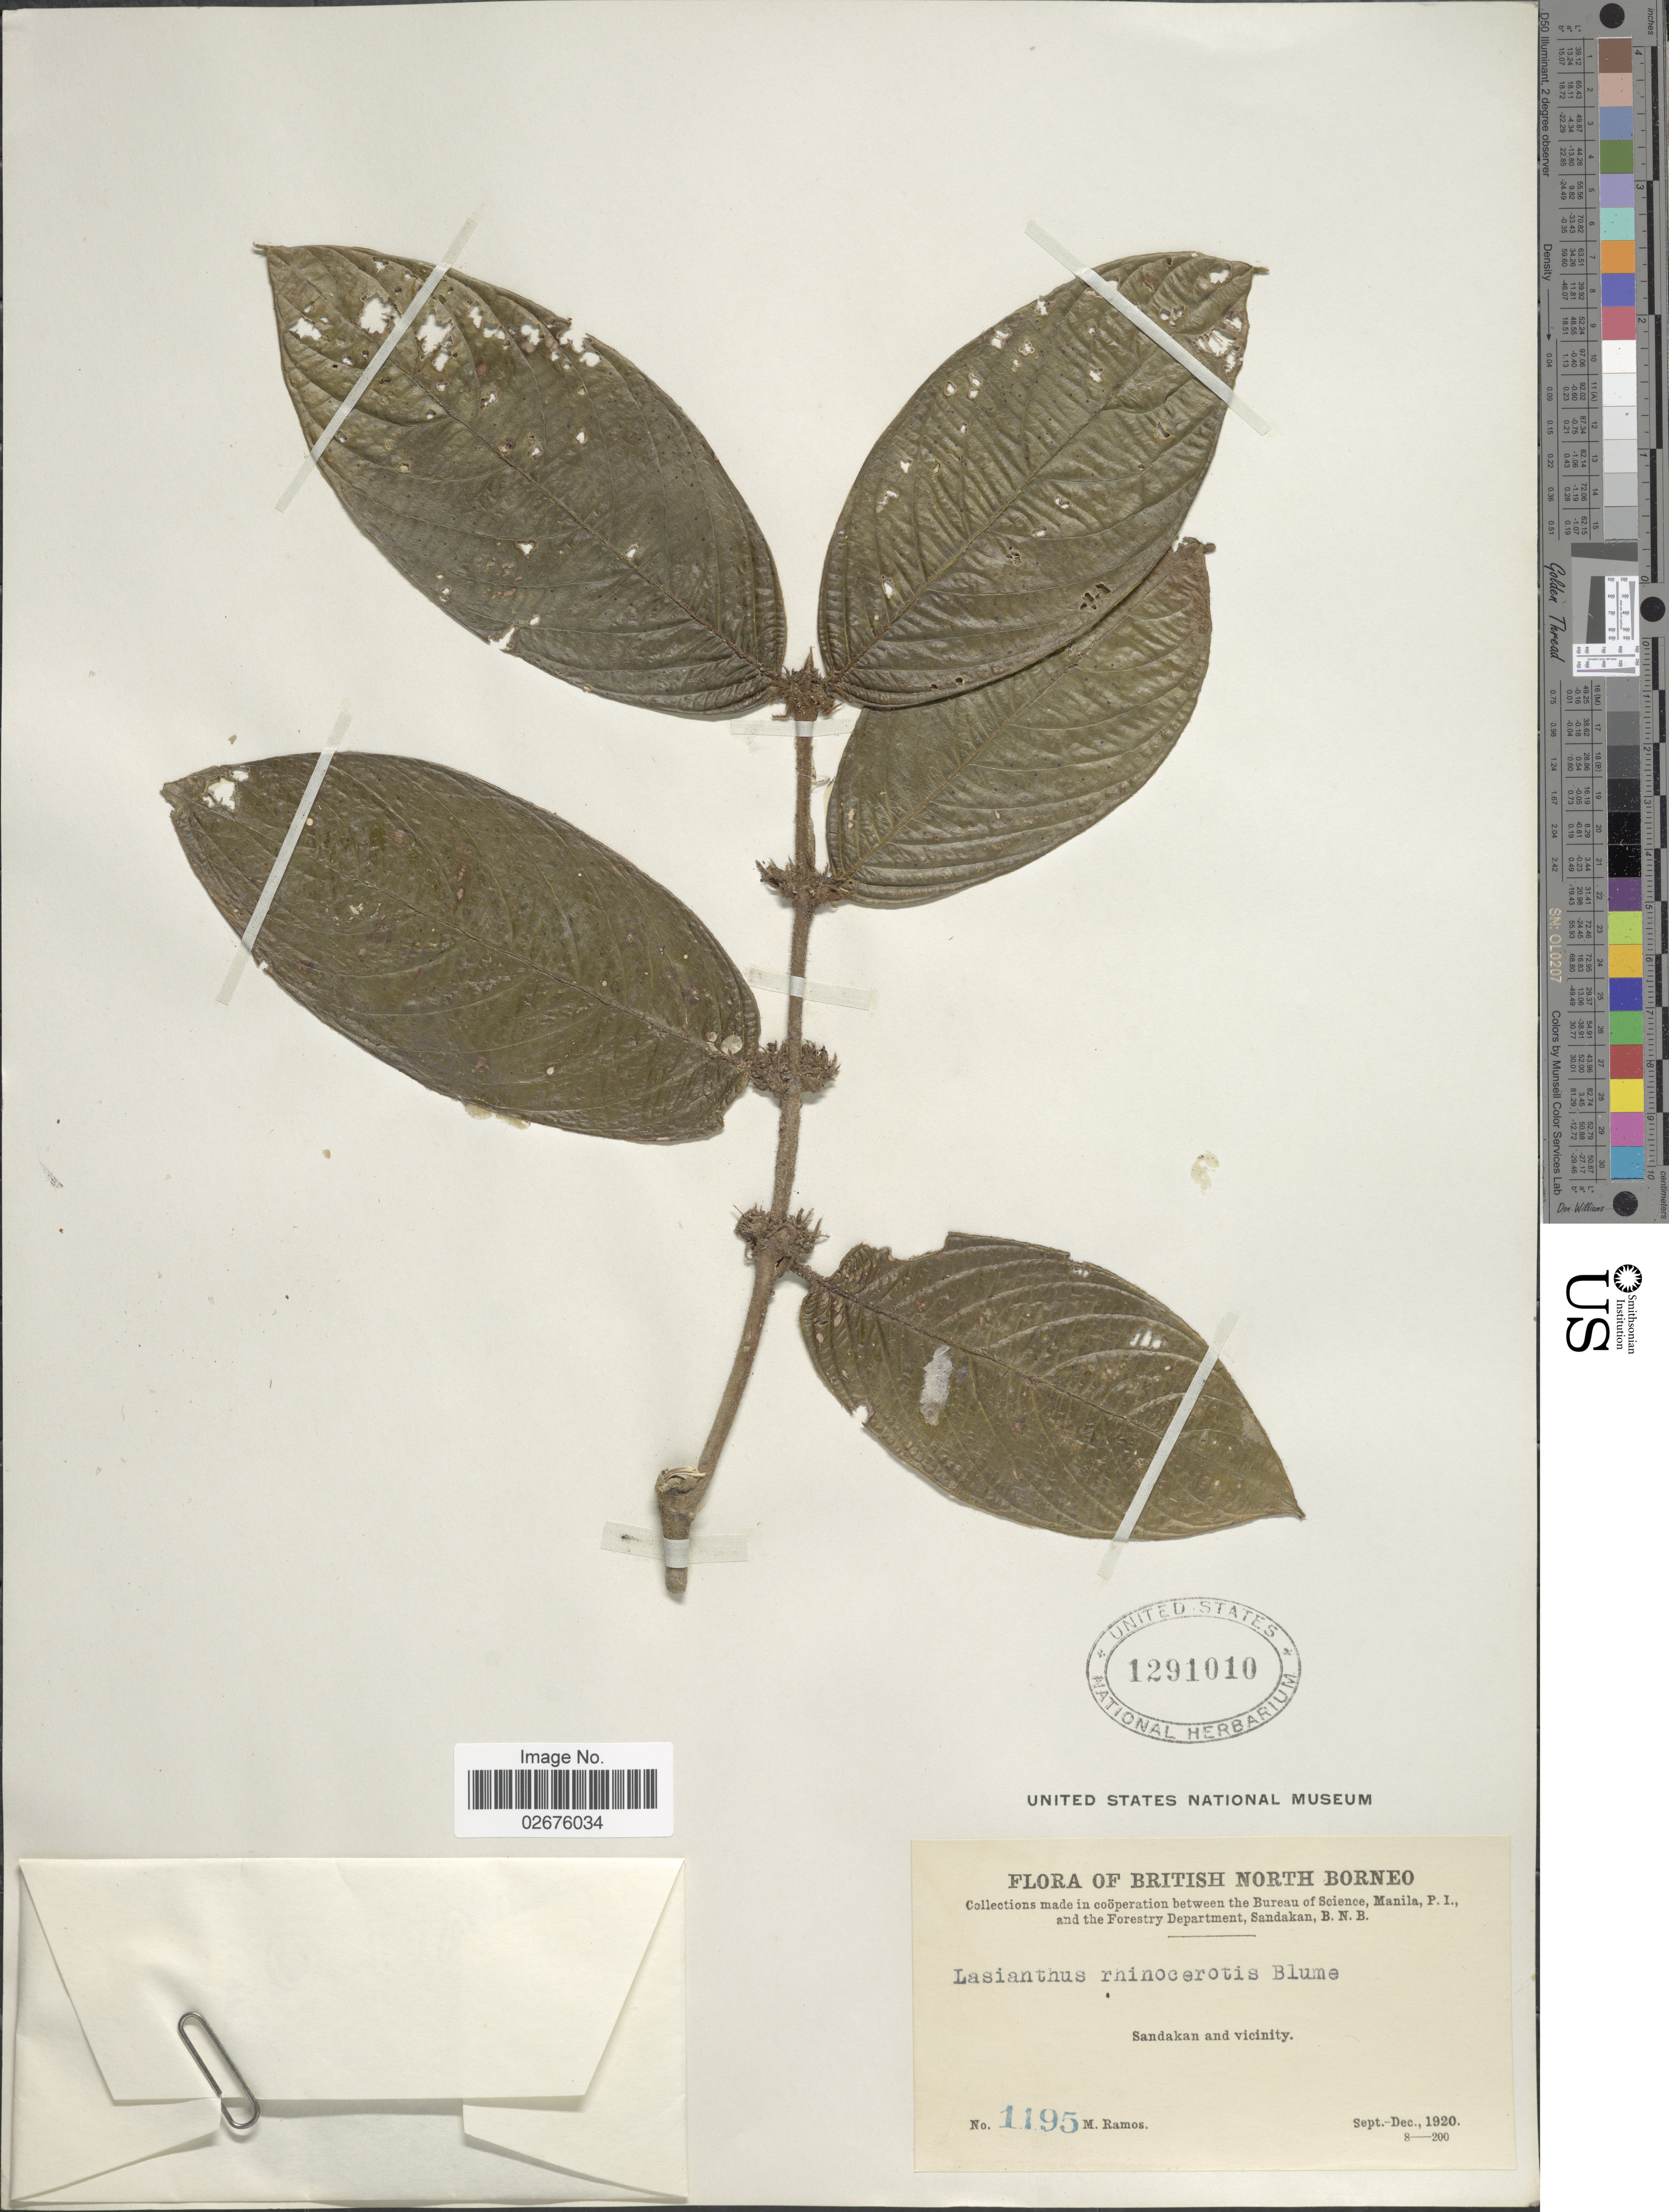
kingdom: Plantae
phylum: Tracheophyta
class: Magnoliopsida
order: Gentianales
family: Rubiaceae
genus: Lasianthus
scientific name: Lasianthus rhinocerotis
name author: Blume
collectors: M. Ramos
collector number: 1195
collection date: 1920-09/1920-12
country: Malaysia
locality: British North Borneo. Sandakan and vicinity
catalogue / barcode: US 1291010